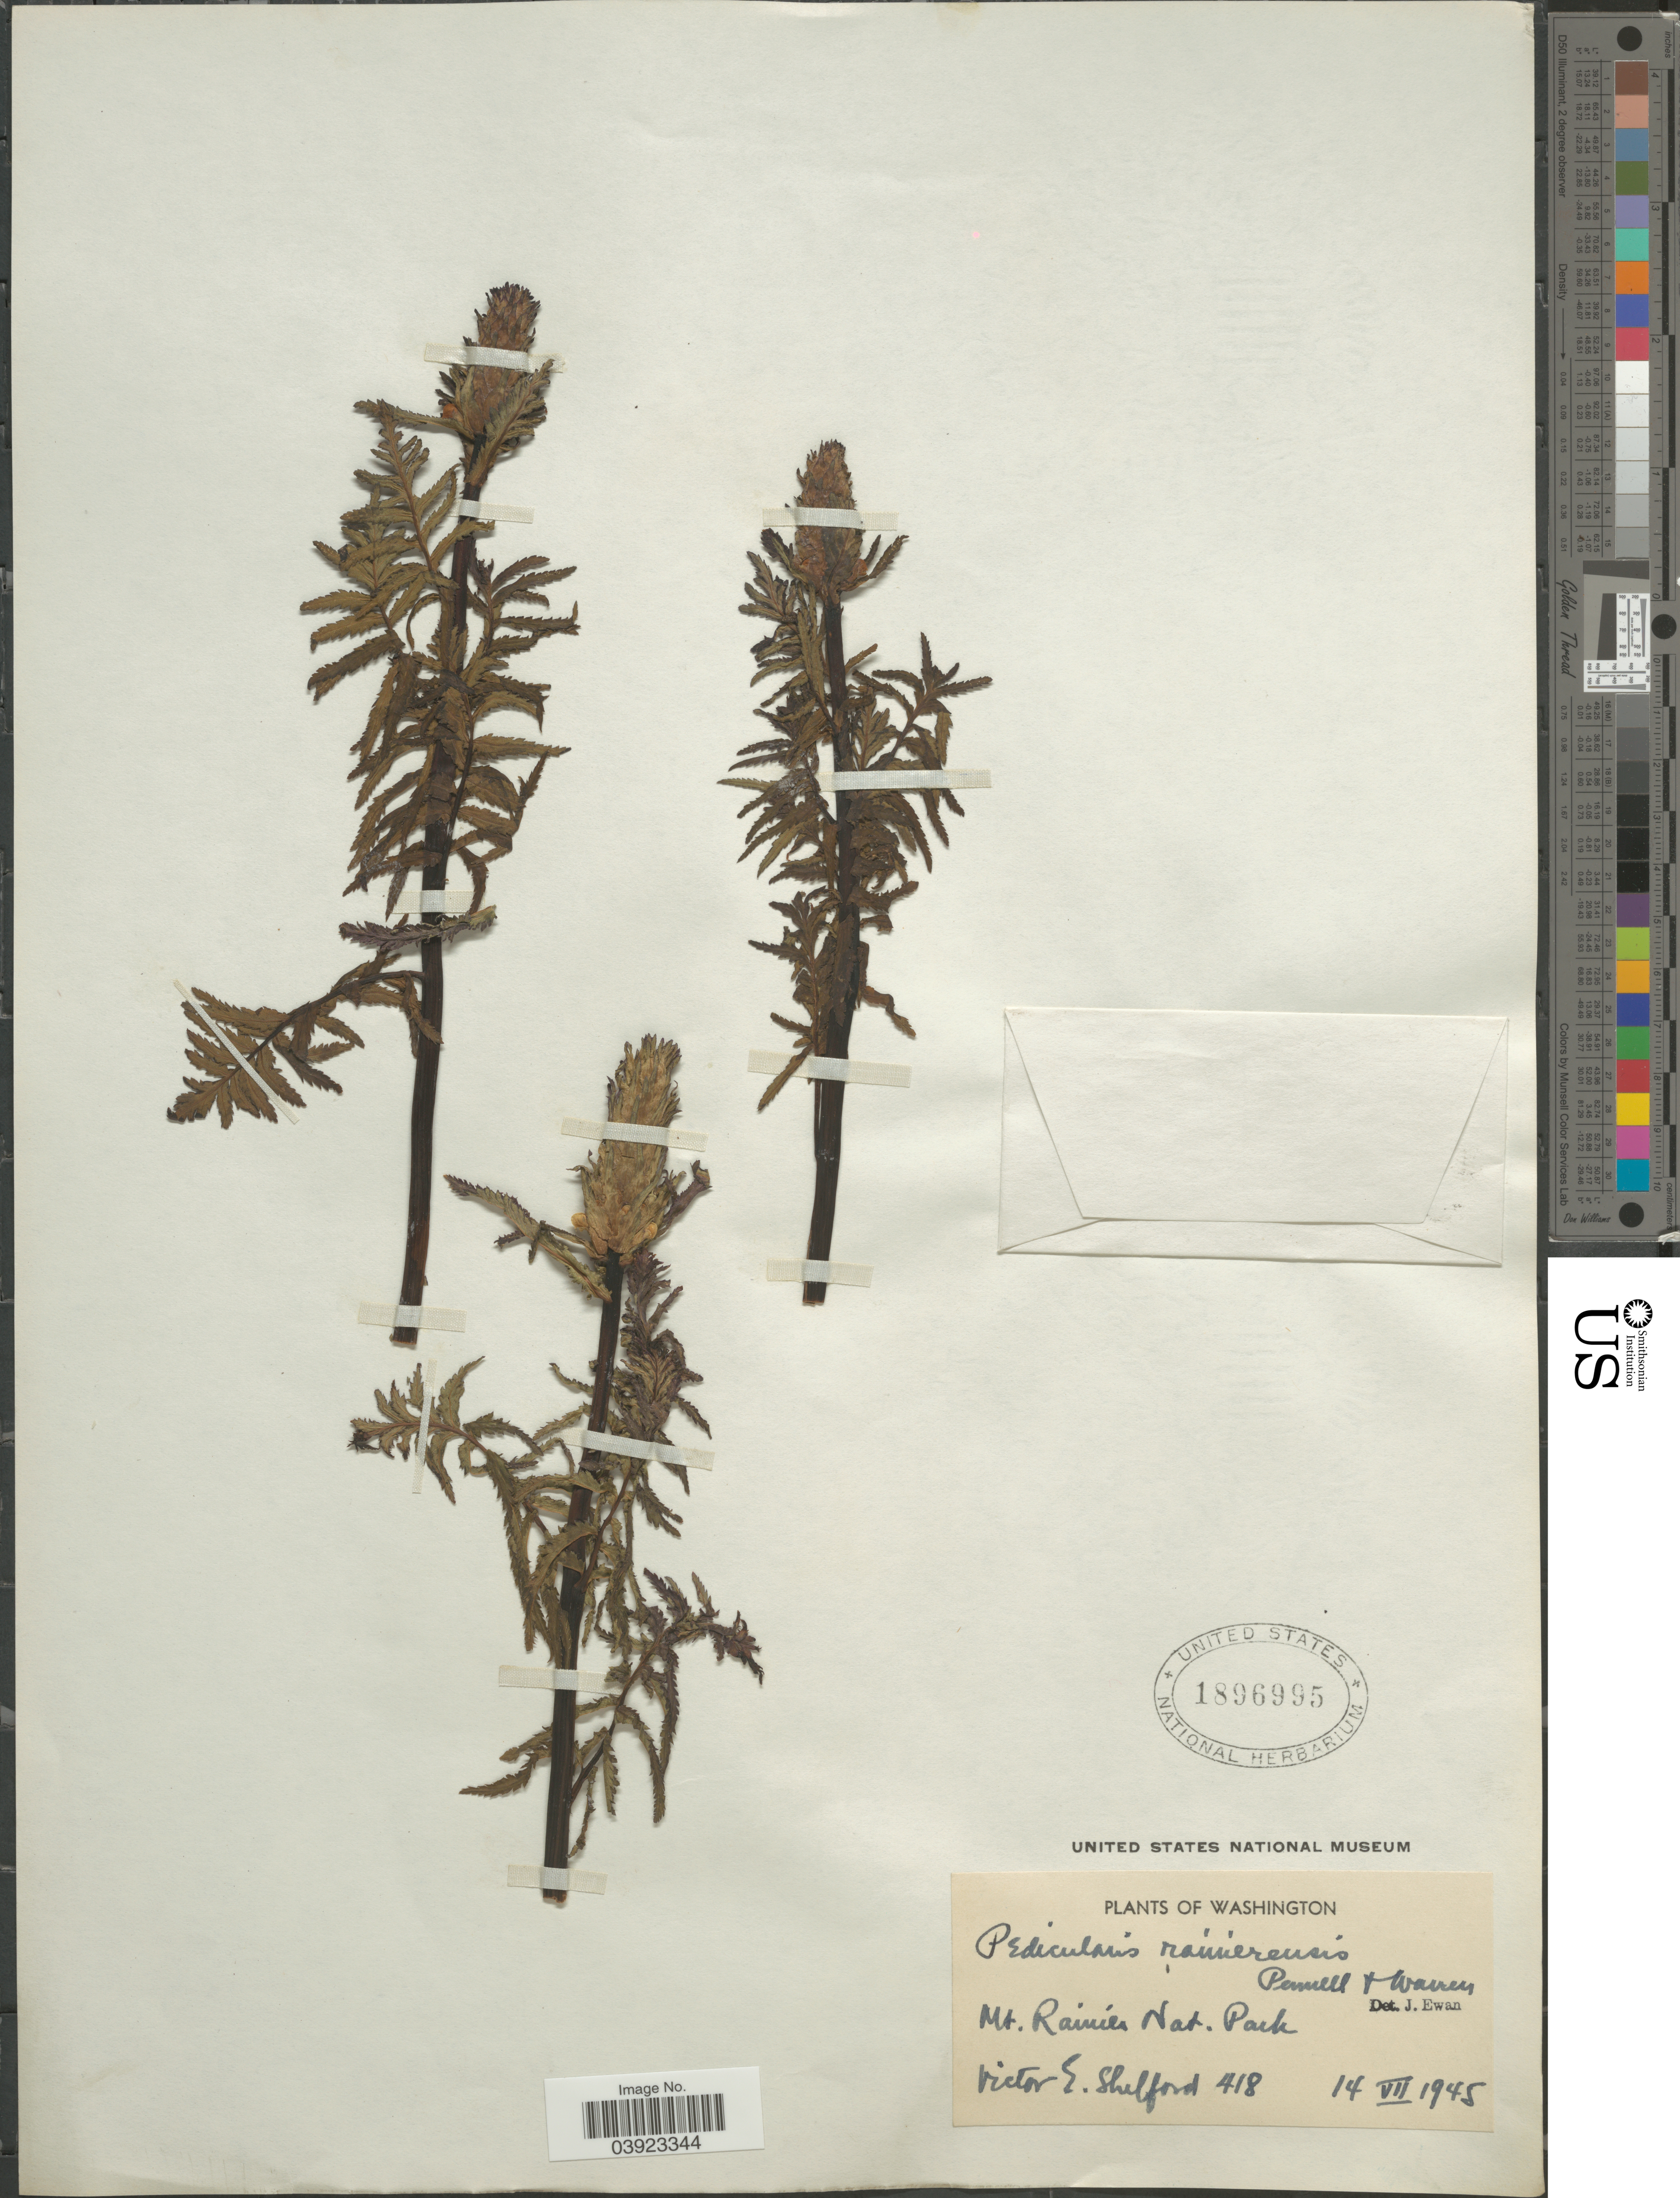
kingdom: Plantae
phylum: Tracheophyta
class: Magnoliopsida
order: Lamiales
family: Orobanchaceae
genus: Pedicularis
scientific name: Pedicularis rainierensis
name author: Pennell & F.A. Warren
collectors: V. Shelford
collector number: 418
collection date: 1945-07-14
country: United States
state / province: Washington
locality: Mt. Rainier Nat. Park.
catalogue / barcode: US 1896995